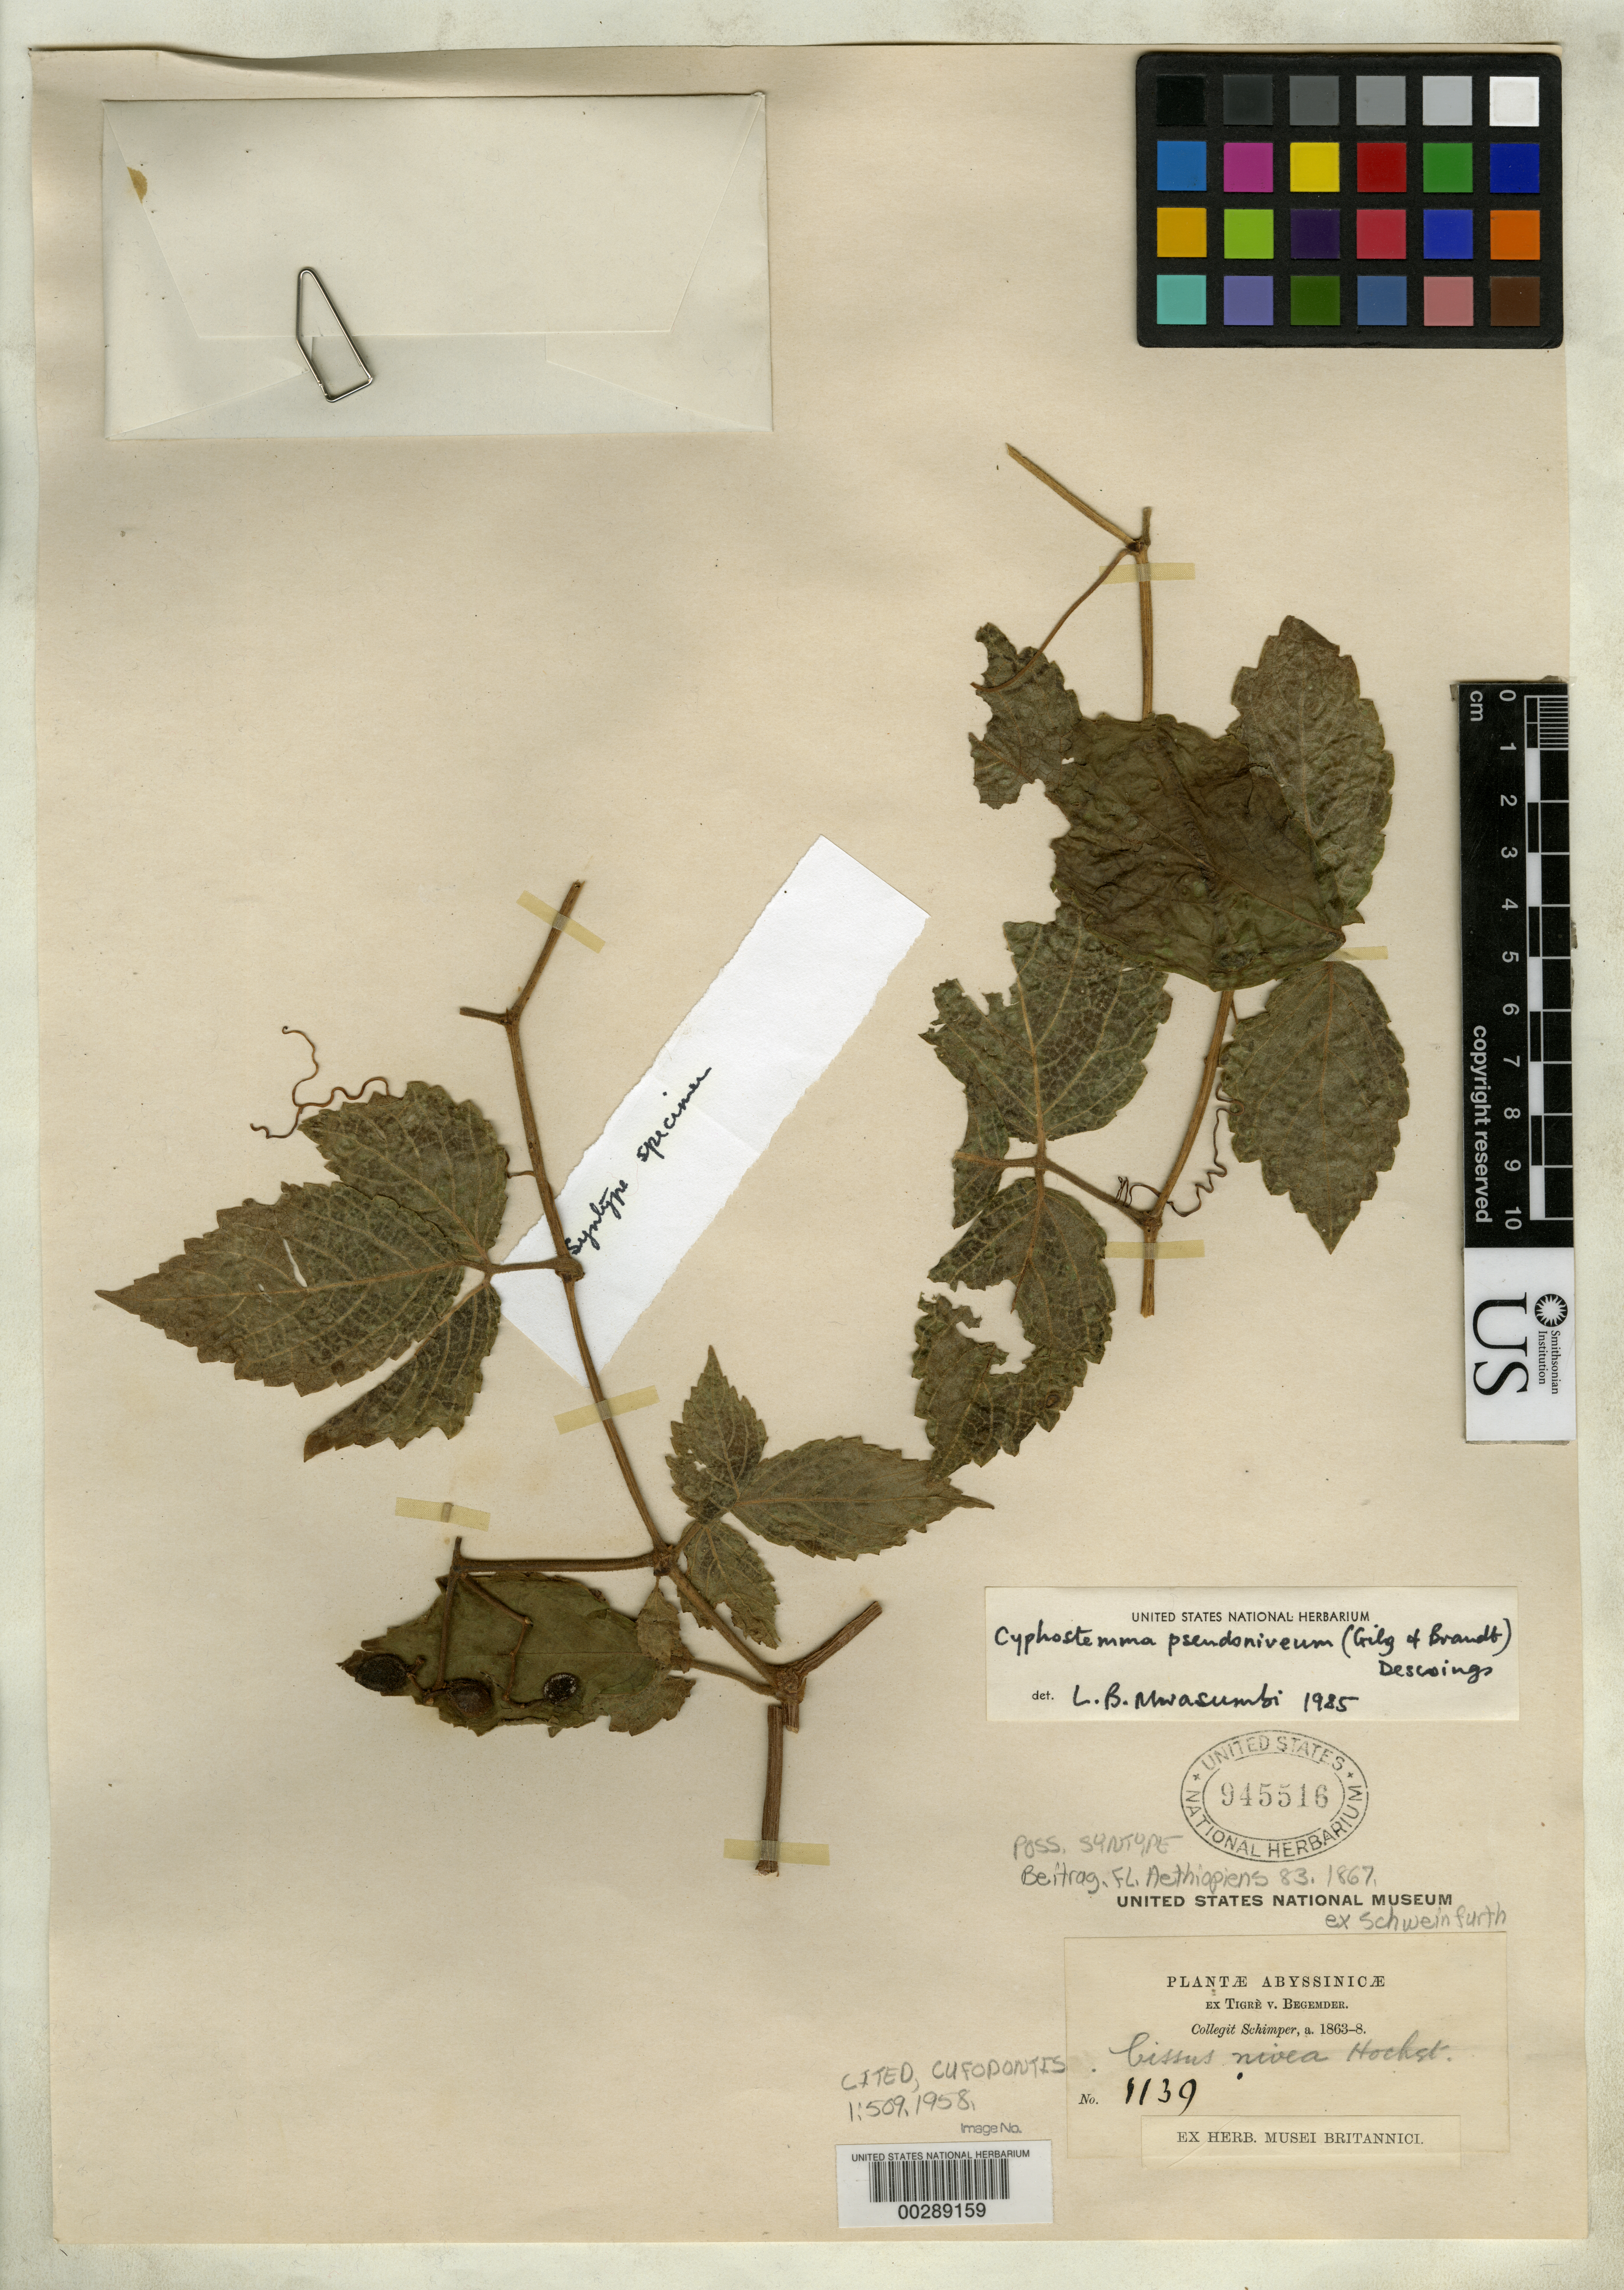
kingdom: Plantae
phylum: Tracheophyta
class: Magnoliopsida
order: Vitales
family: Vitaceae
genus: Cissus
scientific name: Cissus nivea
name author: Hochst. ex Schweinf.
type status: Possible Syntype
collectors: G. W. Schimper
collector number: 1139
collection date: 1838/1863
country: Ethiopia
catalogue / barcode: US 945516